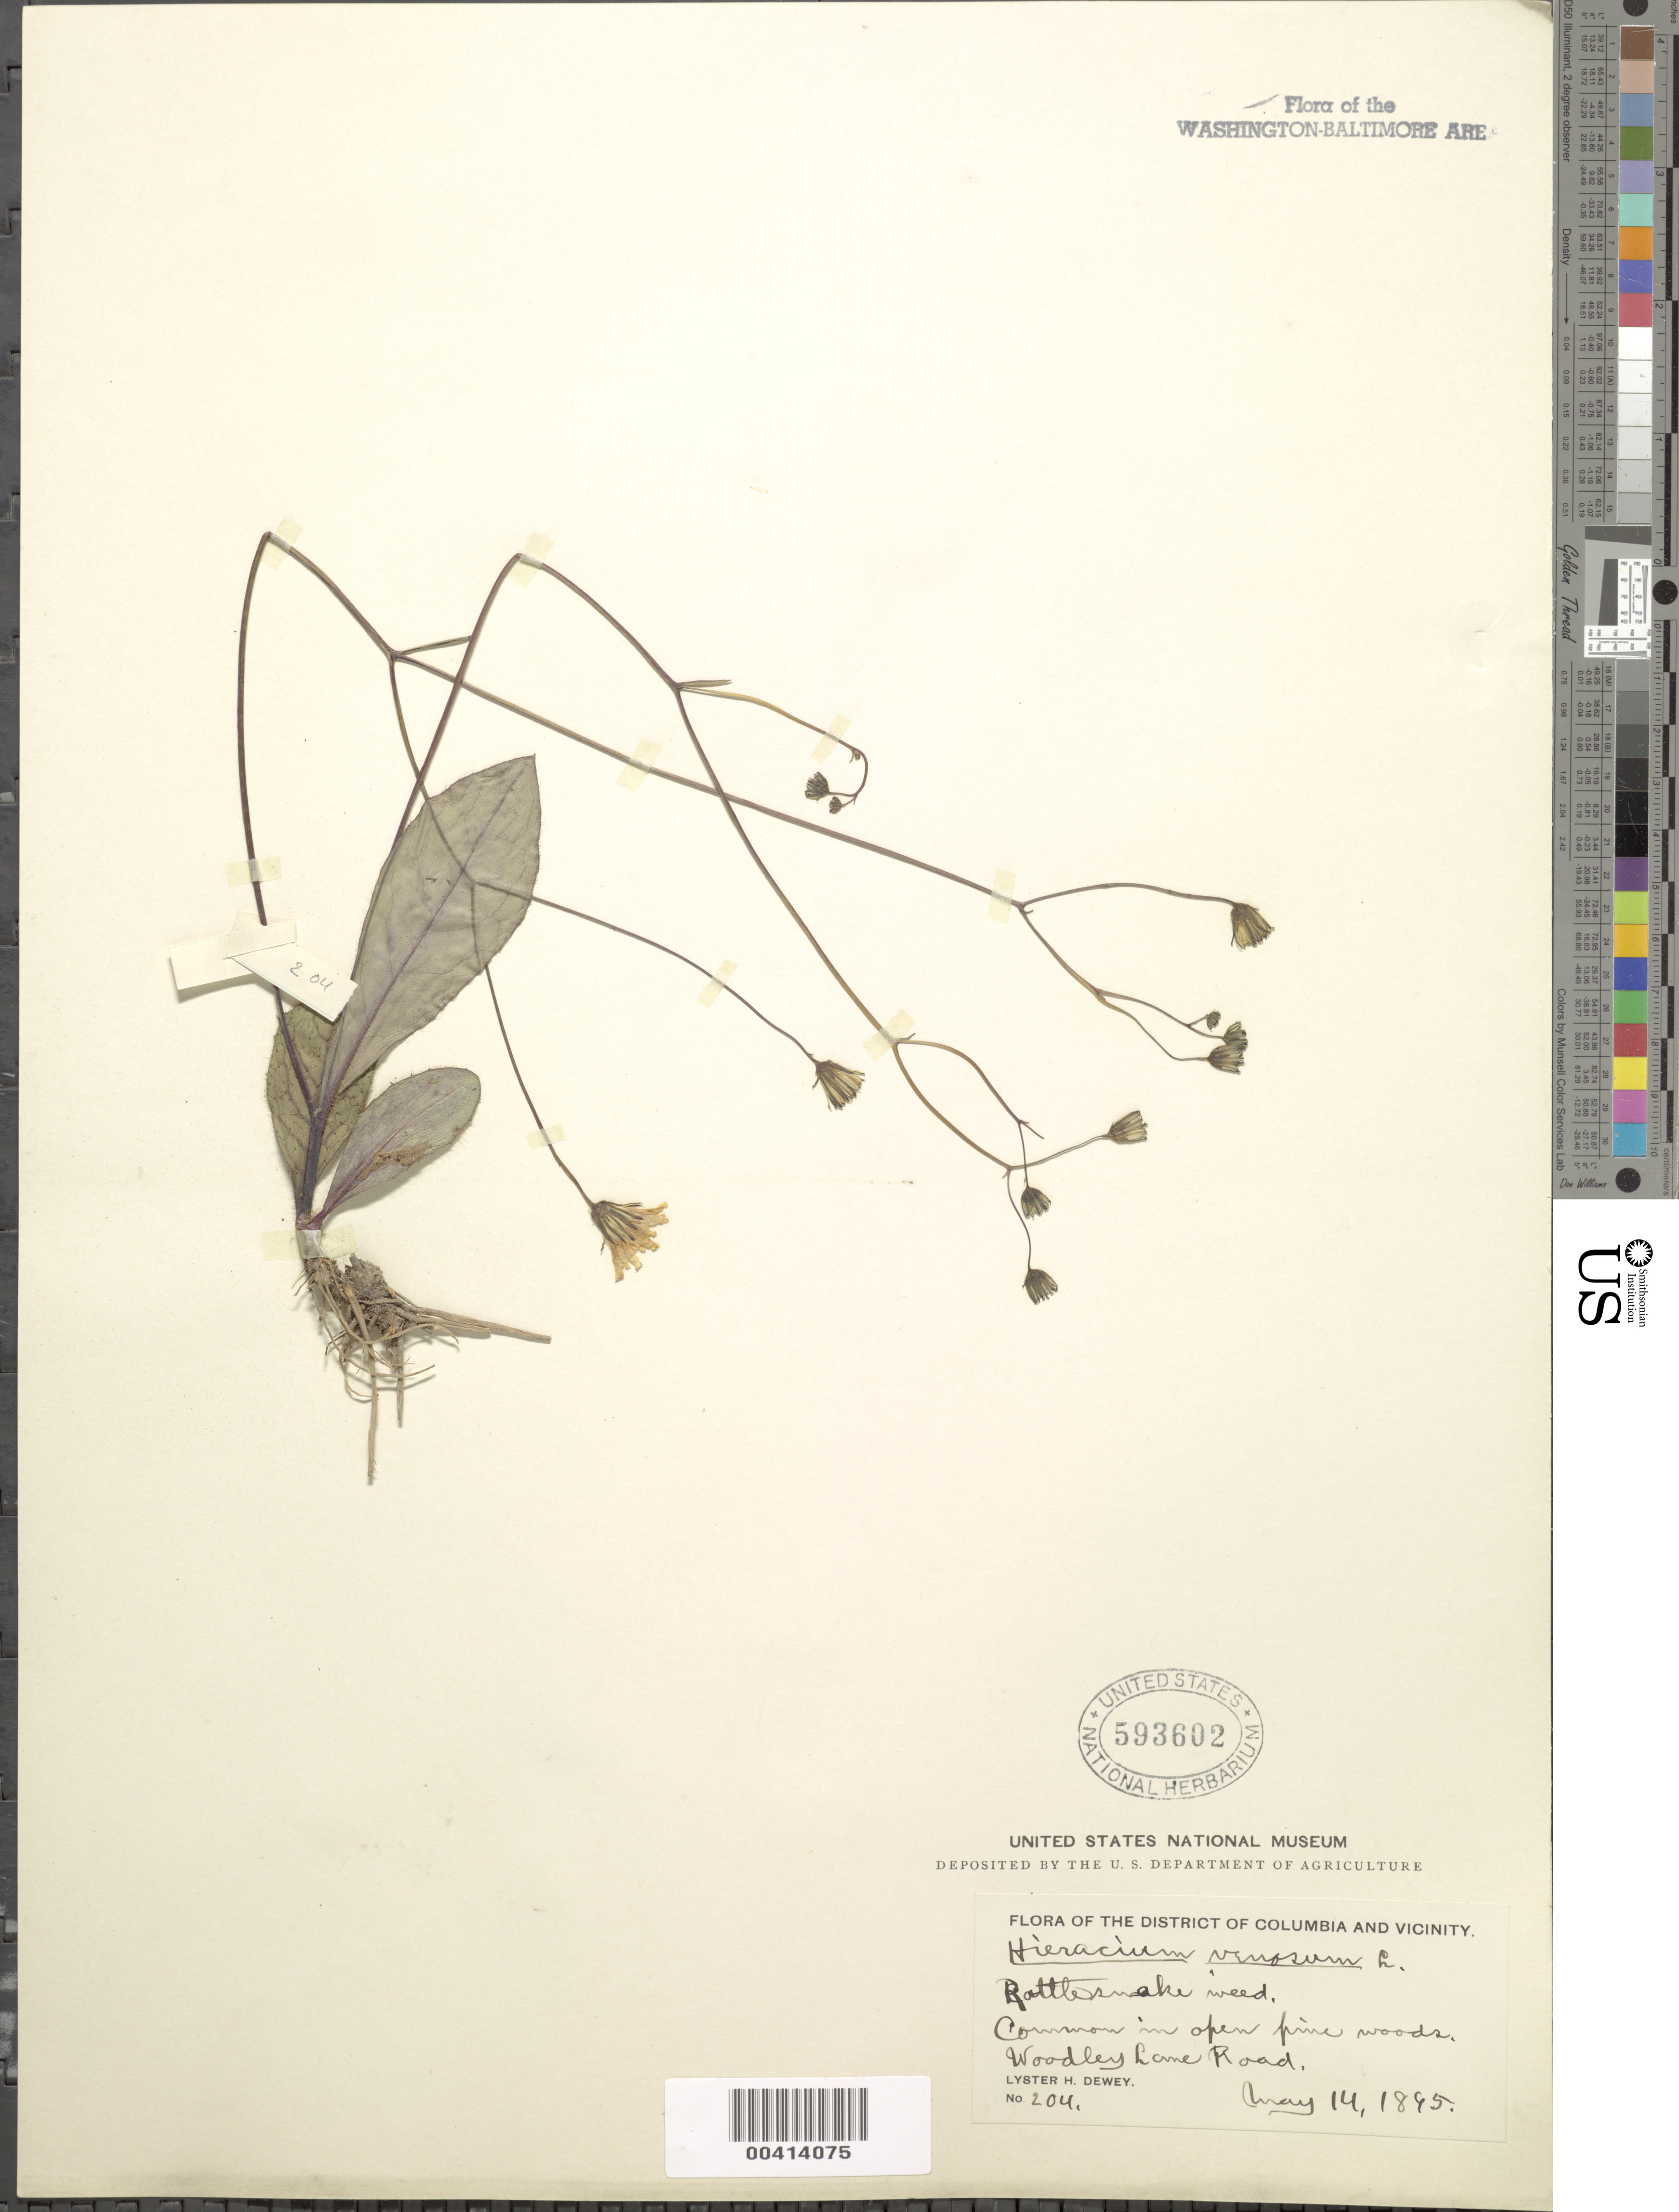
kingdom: Plantae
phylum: Tracheophyta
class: Magnoliopsida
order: Asterales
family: Asteraceae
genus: Hieracium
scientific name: Hieracium venosum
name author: L.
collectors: L. H. Dewey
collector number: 204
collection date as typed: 14 May 1895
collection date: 1895-05-14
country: United States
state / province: District of Columbia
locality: Woodley Lane Rd. Rock Creek Park & vicinity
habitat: Open pine woods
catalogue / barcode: US 593602